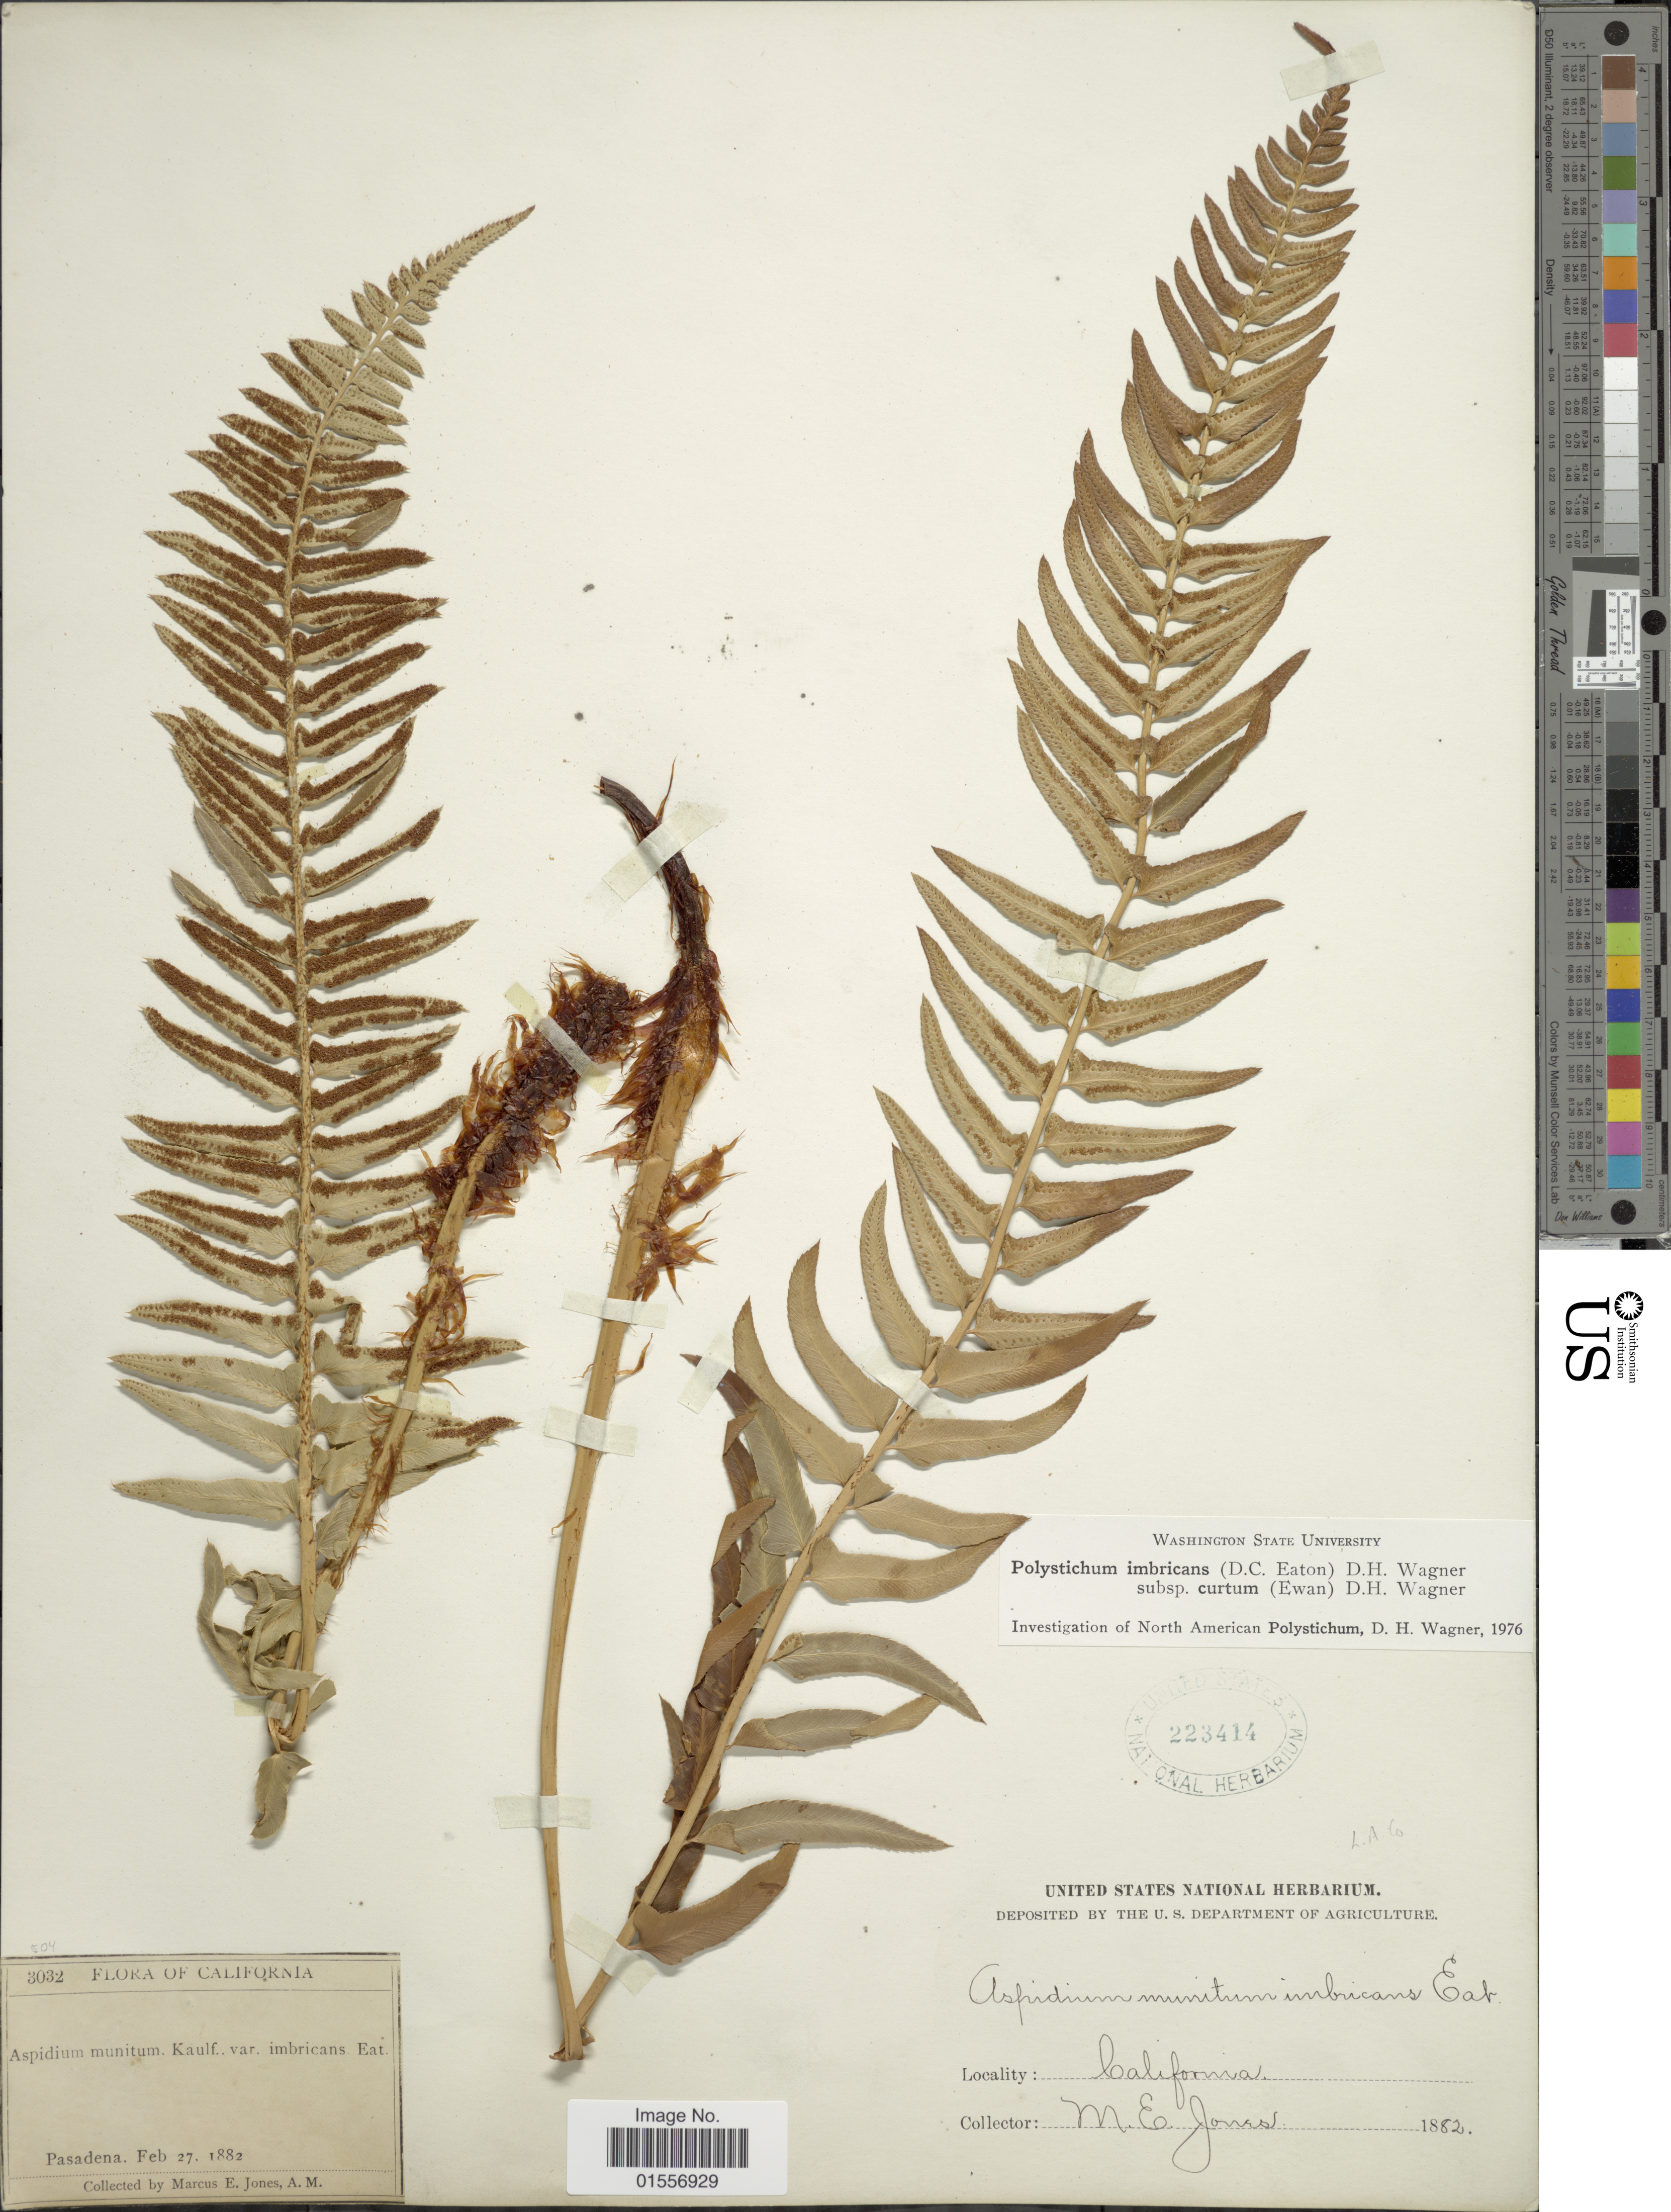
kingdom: Plantae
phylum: Tracheophyta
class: Polypodiopsida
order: Polypodiales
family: Dryopteridaceae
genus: Polystichum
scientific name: Polystichum imbricans subsp. curtum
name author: (Ewan) D.H. Wagner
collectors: M. E. Jones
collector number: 3032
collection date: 1882-02-27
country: United States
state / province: California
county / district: Los Angeles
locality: Pasadena.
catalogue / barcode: US 223414